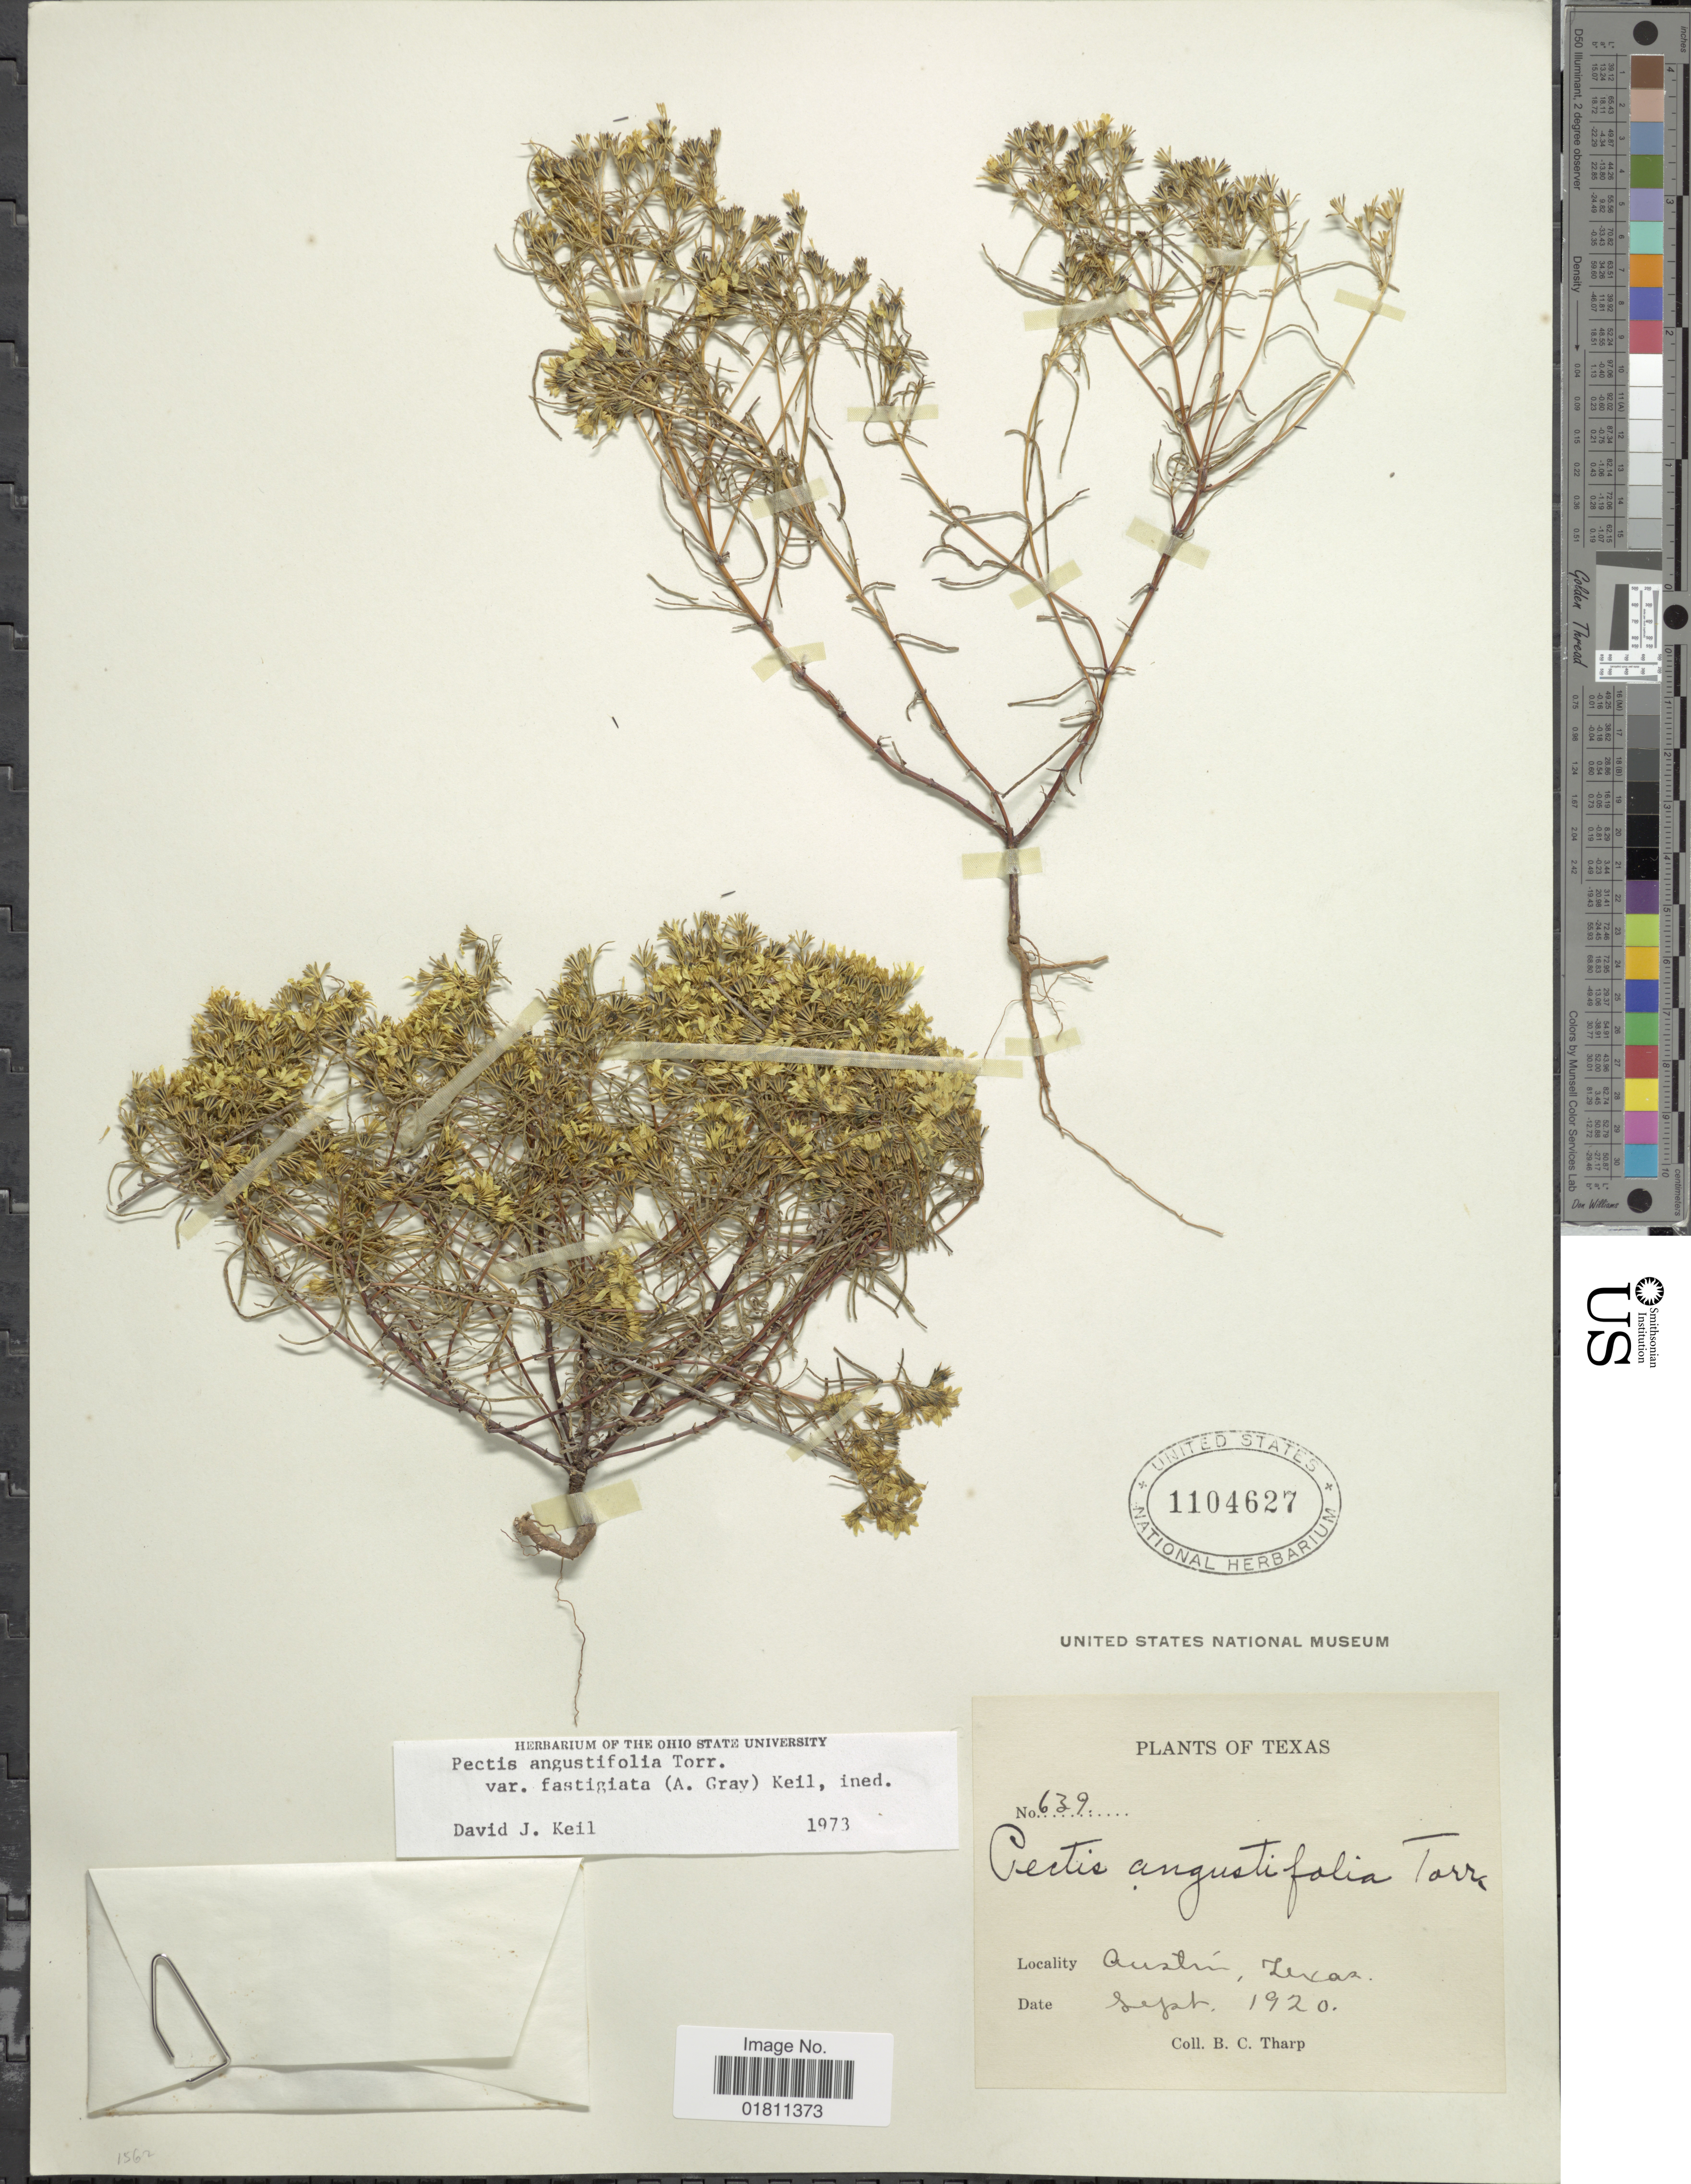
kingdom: Plantae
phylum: Tracheophyta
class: Magnoliopsida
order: Asterales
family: Asteraceae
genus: Pectis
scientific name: Pectis angustifolia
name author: Torr.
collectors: B. C. Tharp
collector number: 639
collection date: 1920-09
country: United States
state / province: Texas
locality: Austin, Texas,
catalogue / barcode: US 1104627